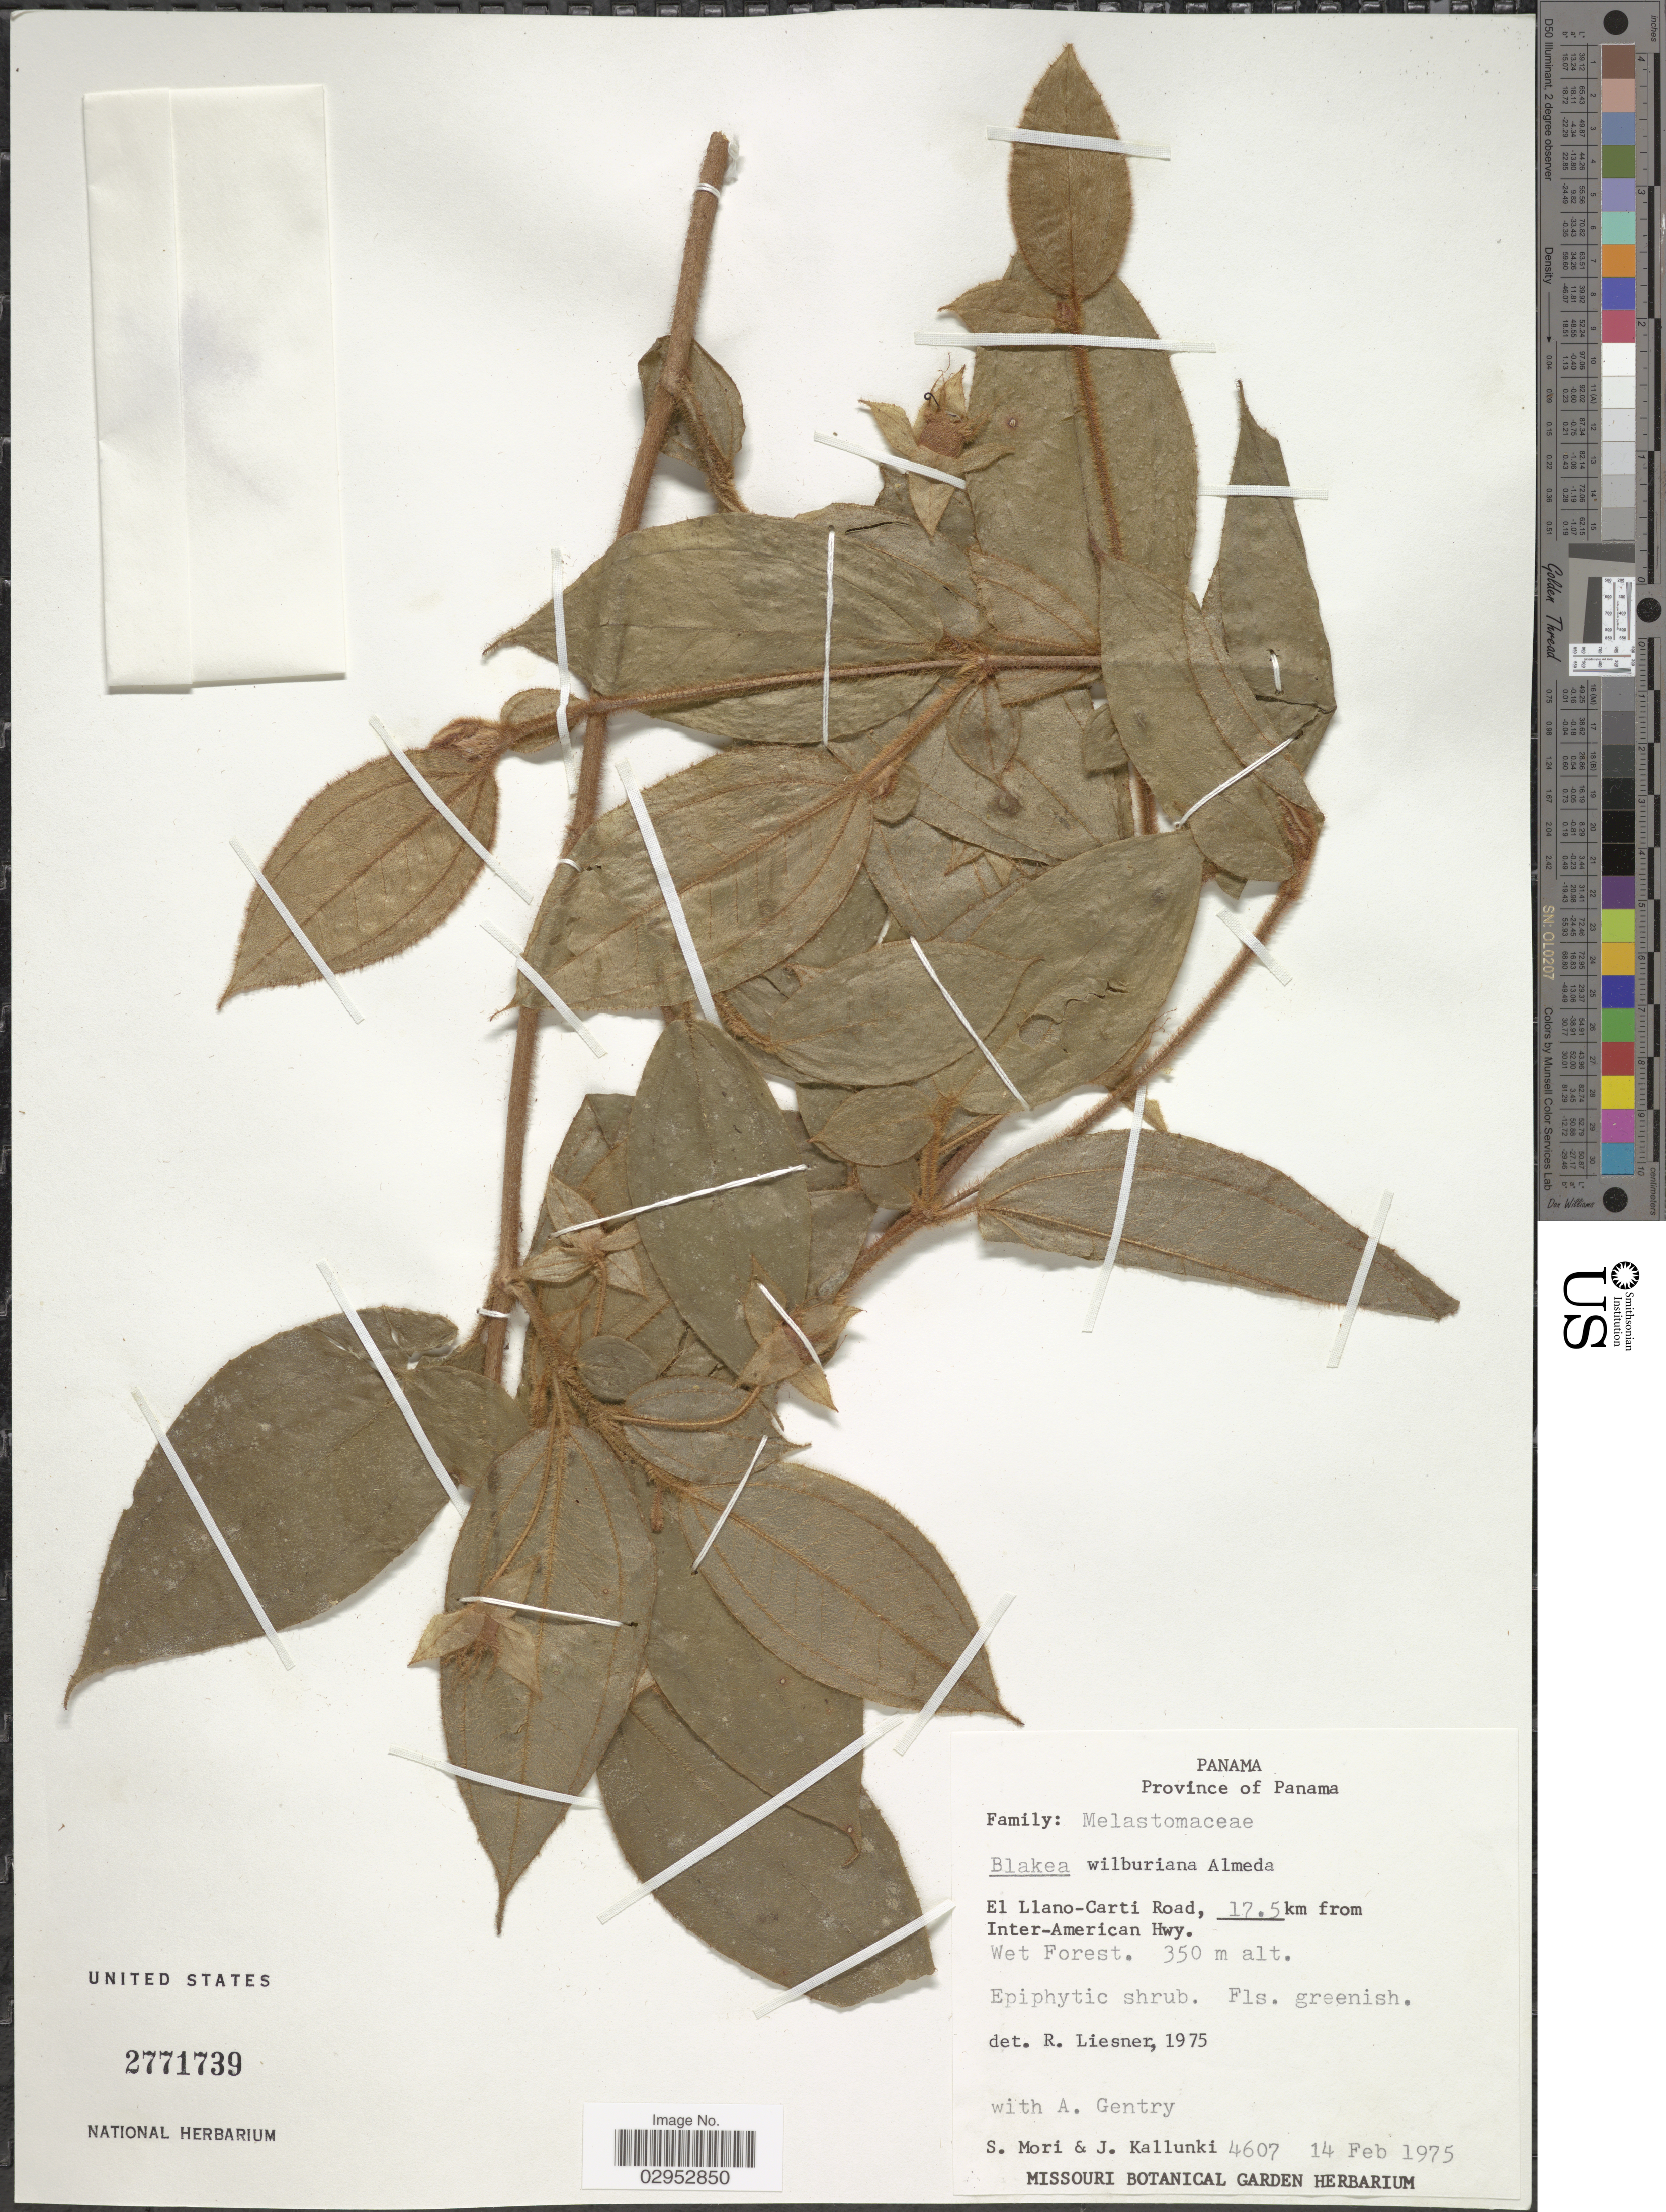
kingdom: Plantae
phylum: Tracheophyta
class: Magnoliopsida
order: Myrtales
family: Melastomataceae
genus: Blakea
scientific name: Blakea wilburiana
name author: Almeda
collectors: S. Mori, J. Kallunki & A. H. Gentry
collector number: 4607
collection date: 1975-02-14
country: Panama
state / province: Panamá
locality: Province of Panama. El Llano-Carti Road, 17.5 km from Inter-American Hwy.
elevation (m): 350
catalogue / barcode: US 2771739